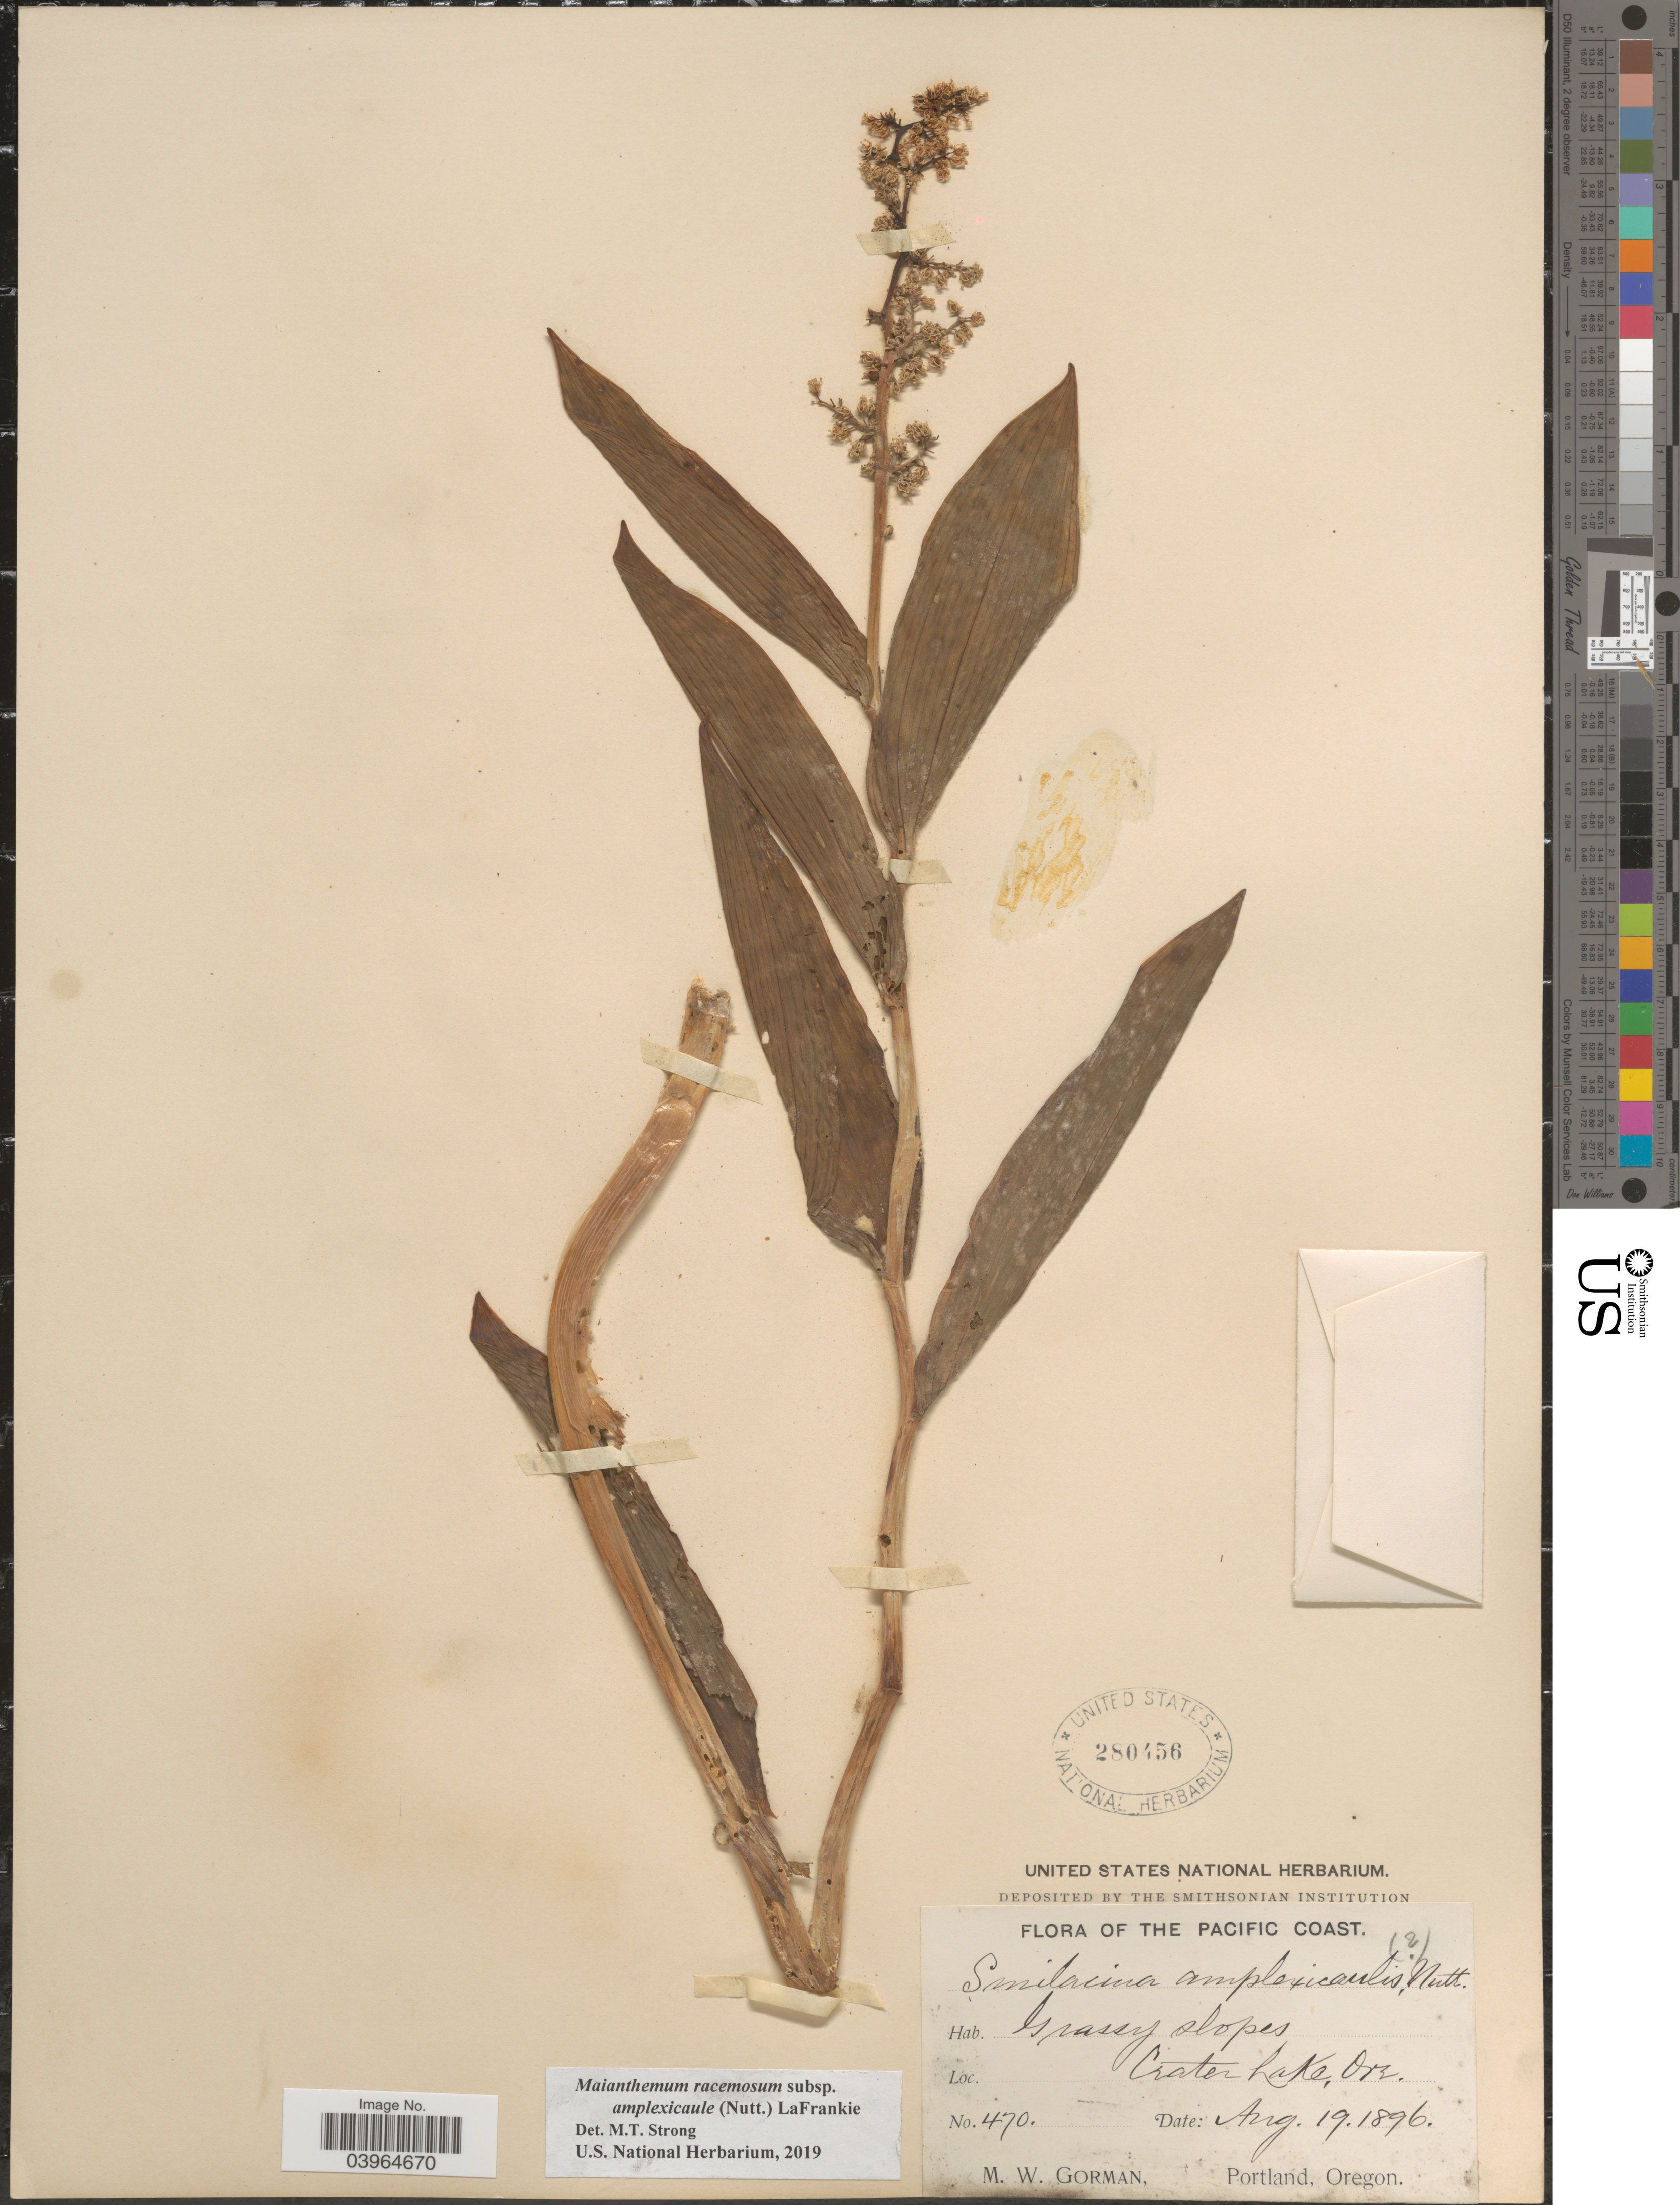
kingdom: Plantae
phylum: Tracheophyta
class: Liliopsida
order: Asparagales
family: Asparagaceae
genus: Maianthemum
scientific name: Maianthemum racemosum subsp. amplexicaule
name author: (Nutt.) LaFrankie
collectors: M. W. Gorman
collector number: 470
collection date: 1896-08-19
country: United States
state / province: Oregon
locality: The Pacific Coast. Crater Lake.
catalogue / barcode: US 280456